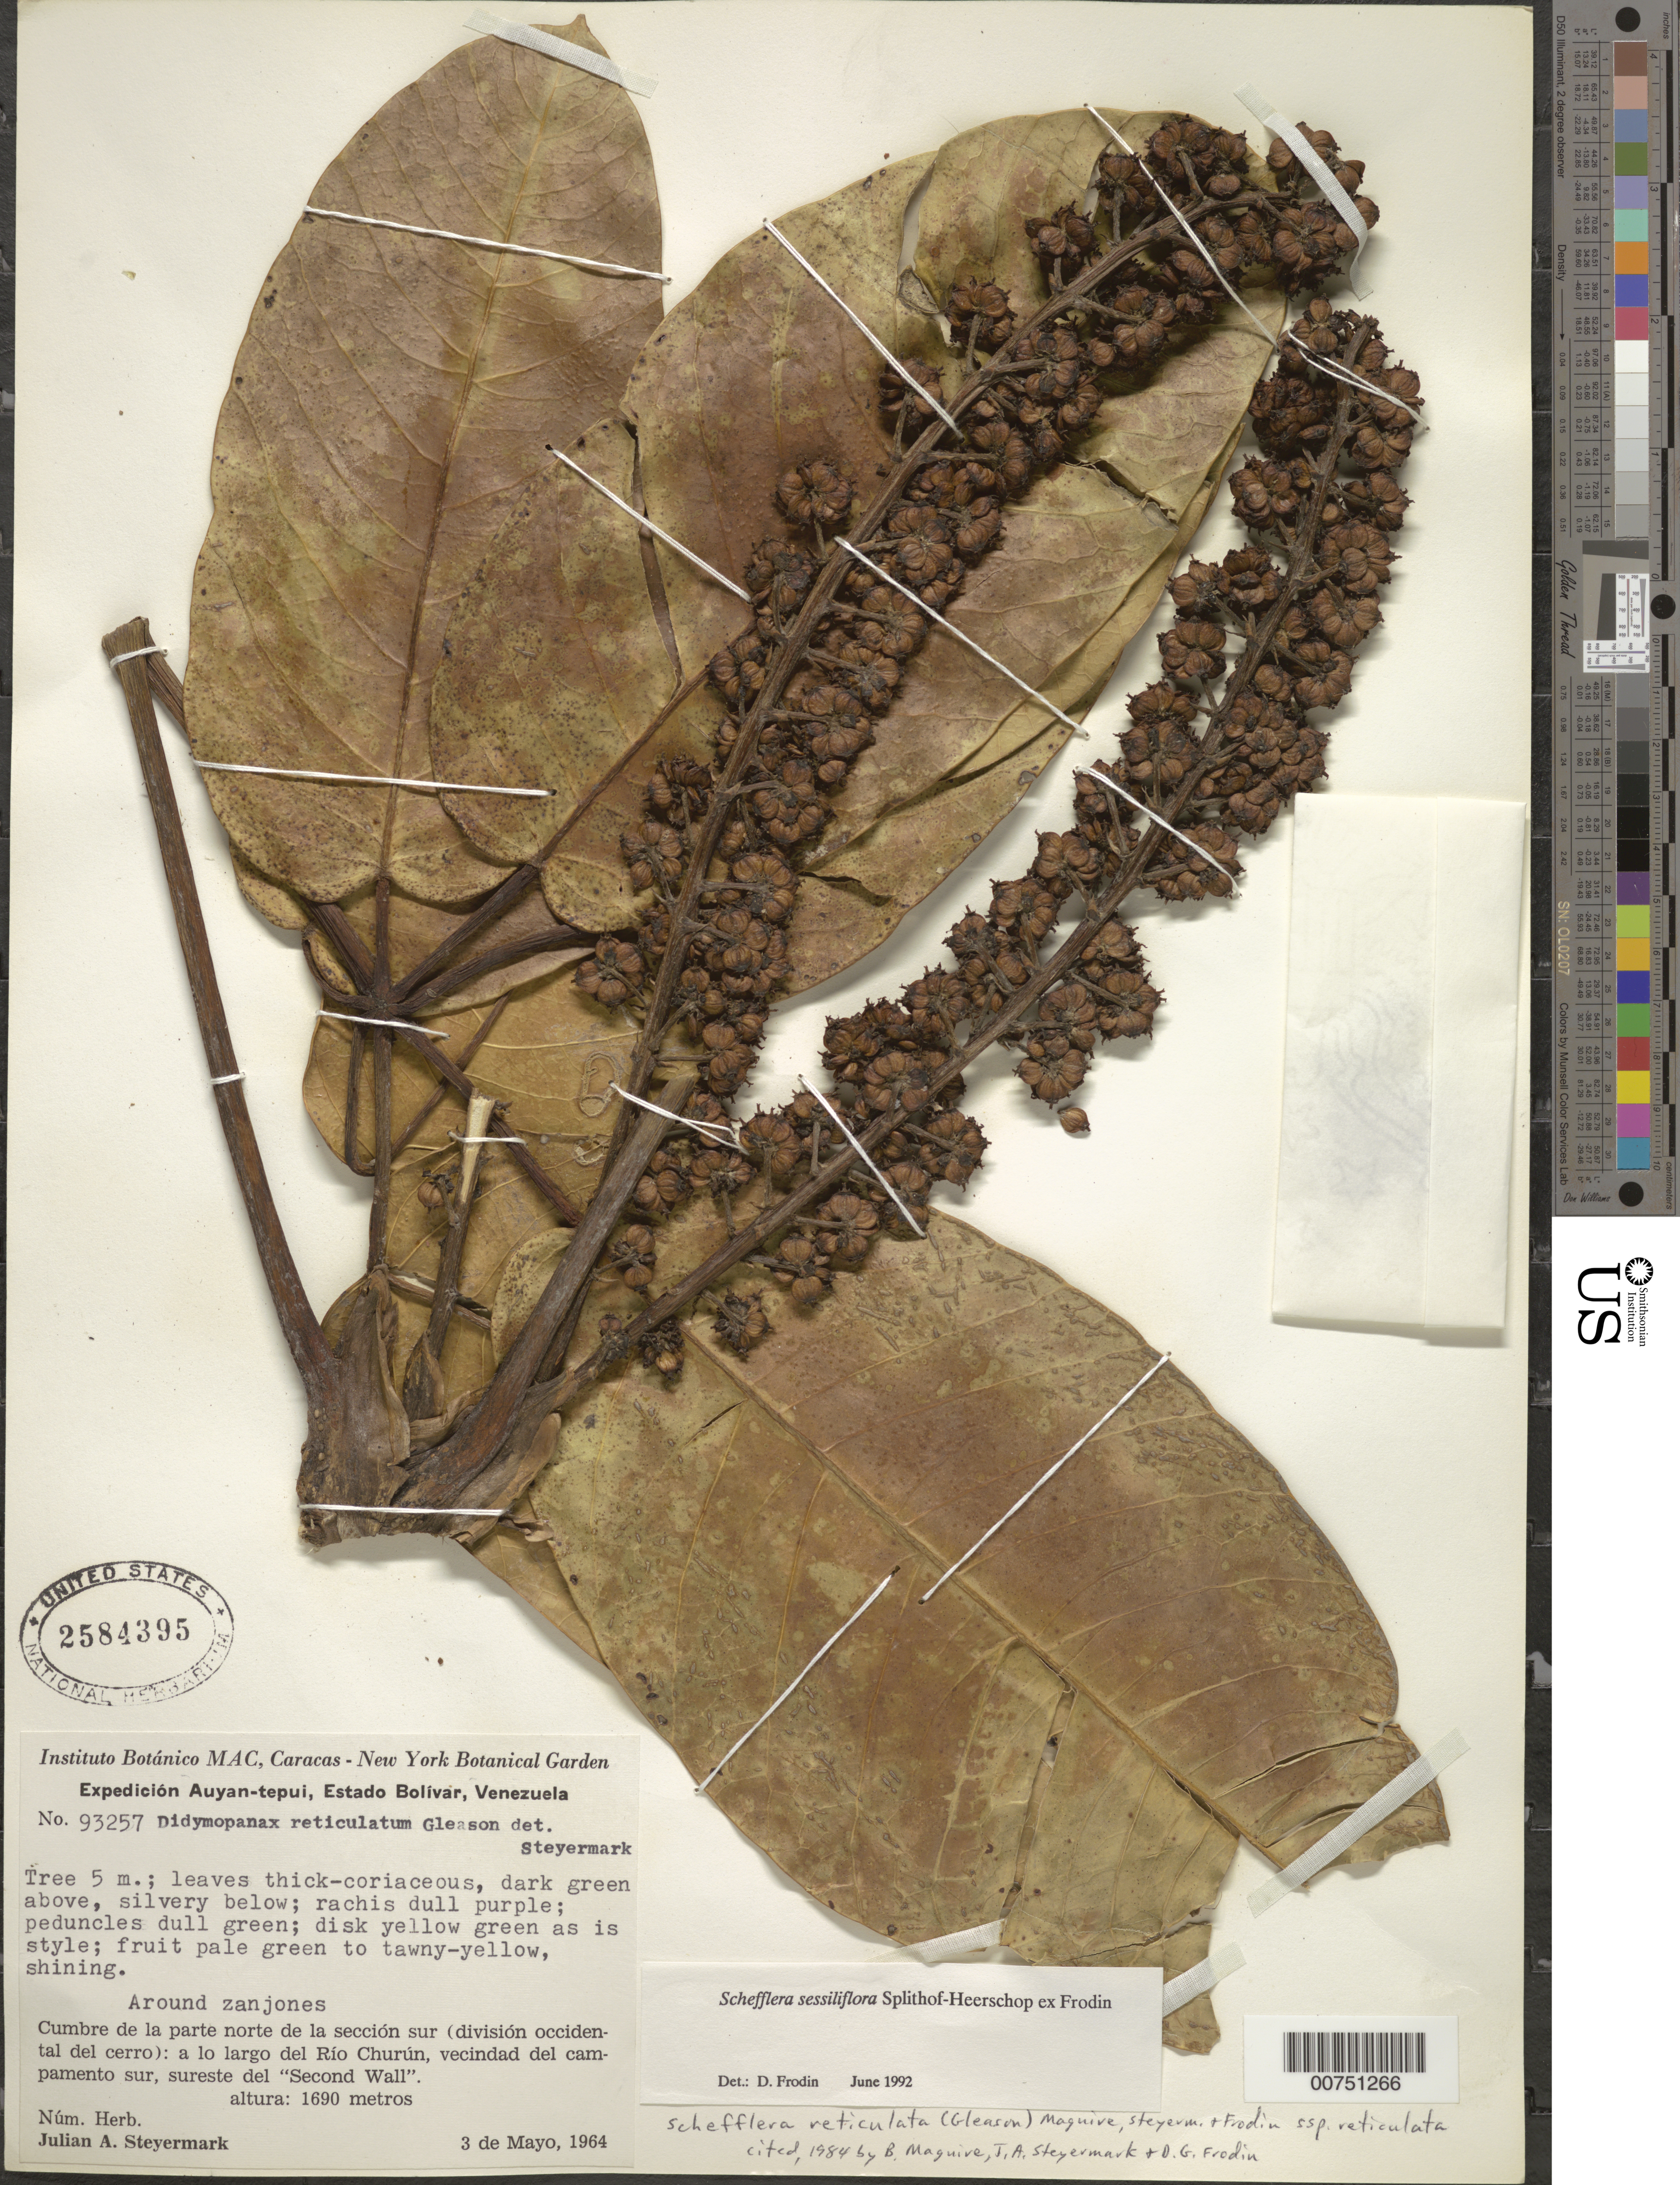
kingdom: Plantae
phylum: Tracheophyta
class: Magnoliopsida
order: Apiales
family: Araliaceae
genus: Schefflera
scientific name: Schefflera sessiliflora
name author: Splithof-Heerschop ex Frodin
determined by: Frodin, D. G.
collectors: J. Steyermark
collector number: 93257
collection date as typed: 3-May-64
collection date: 1964-05-03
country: Venezuela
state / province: Bolívar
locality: Auyan-tepuí, cumbre de la parte norte de la seccion sur (division occidental del cerro); Río Churún, vic del campamento sur, SE del "Second Wall"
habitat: Around zanjones. A lo largo del rio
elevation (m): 1690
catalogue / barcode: US 2584395